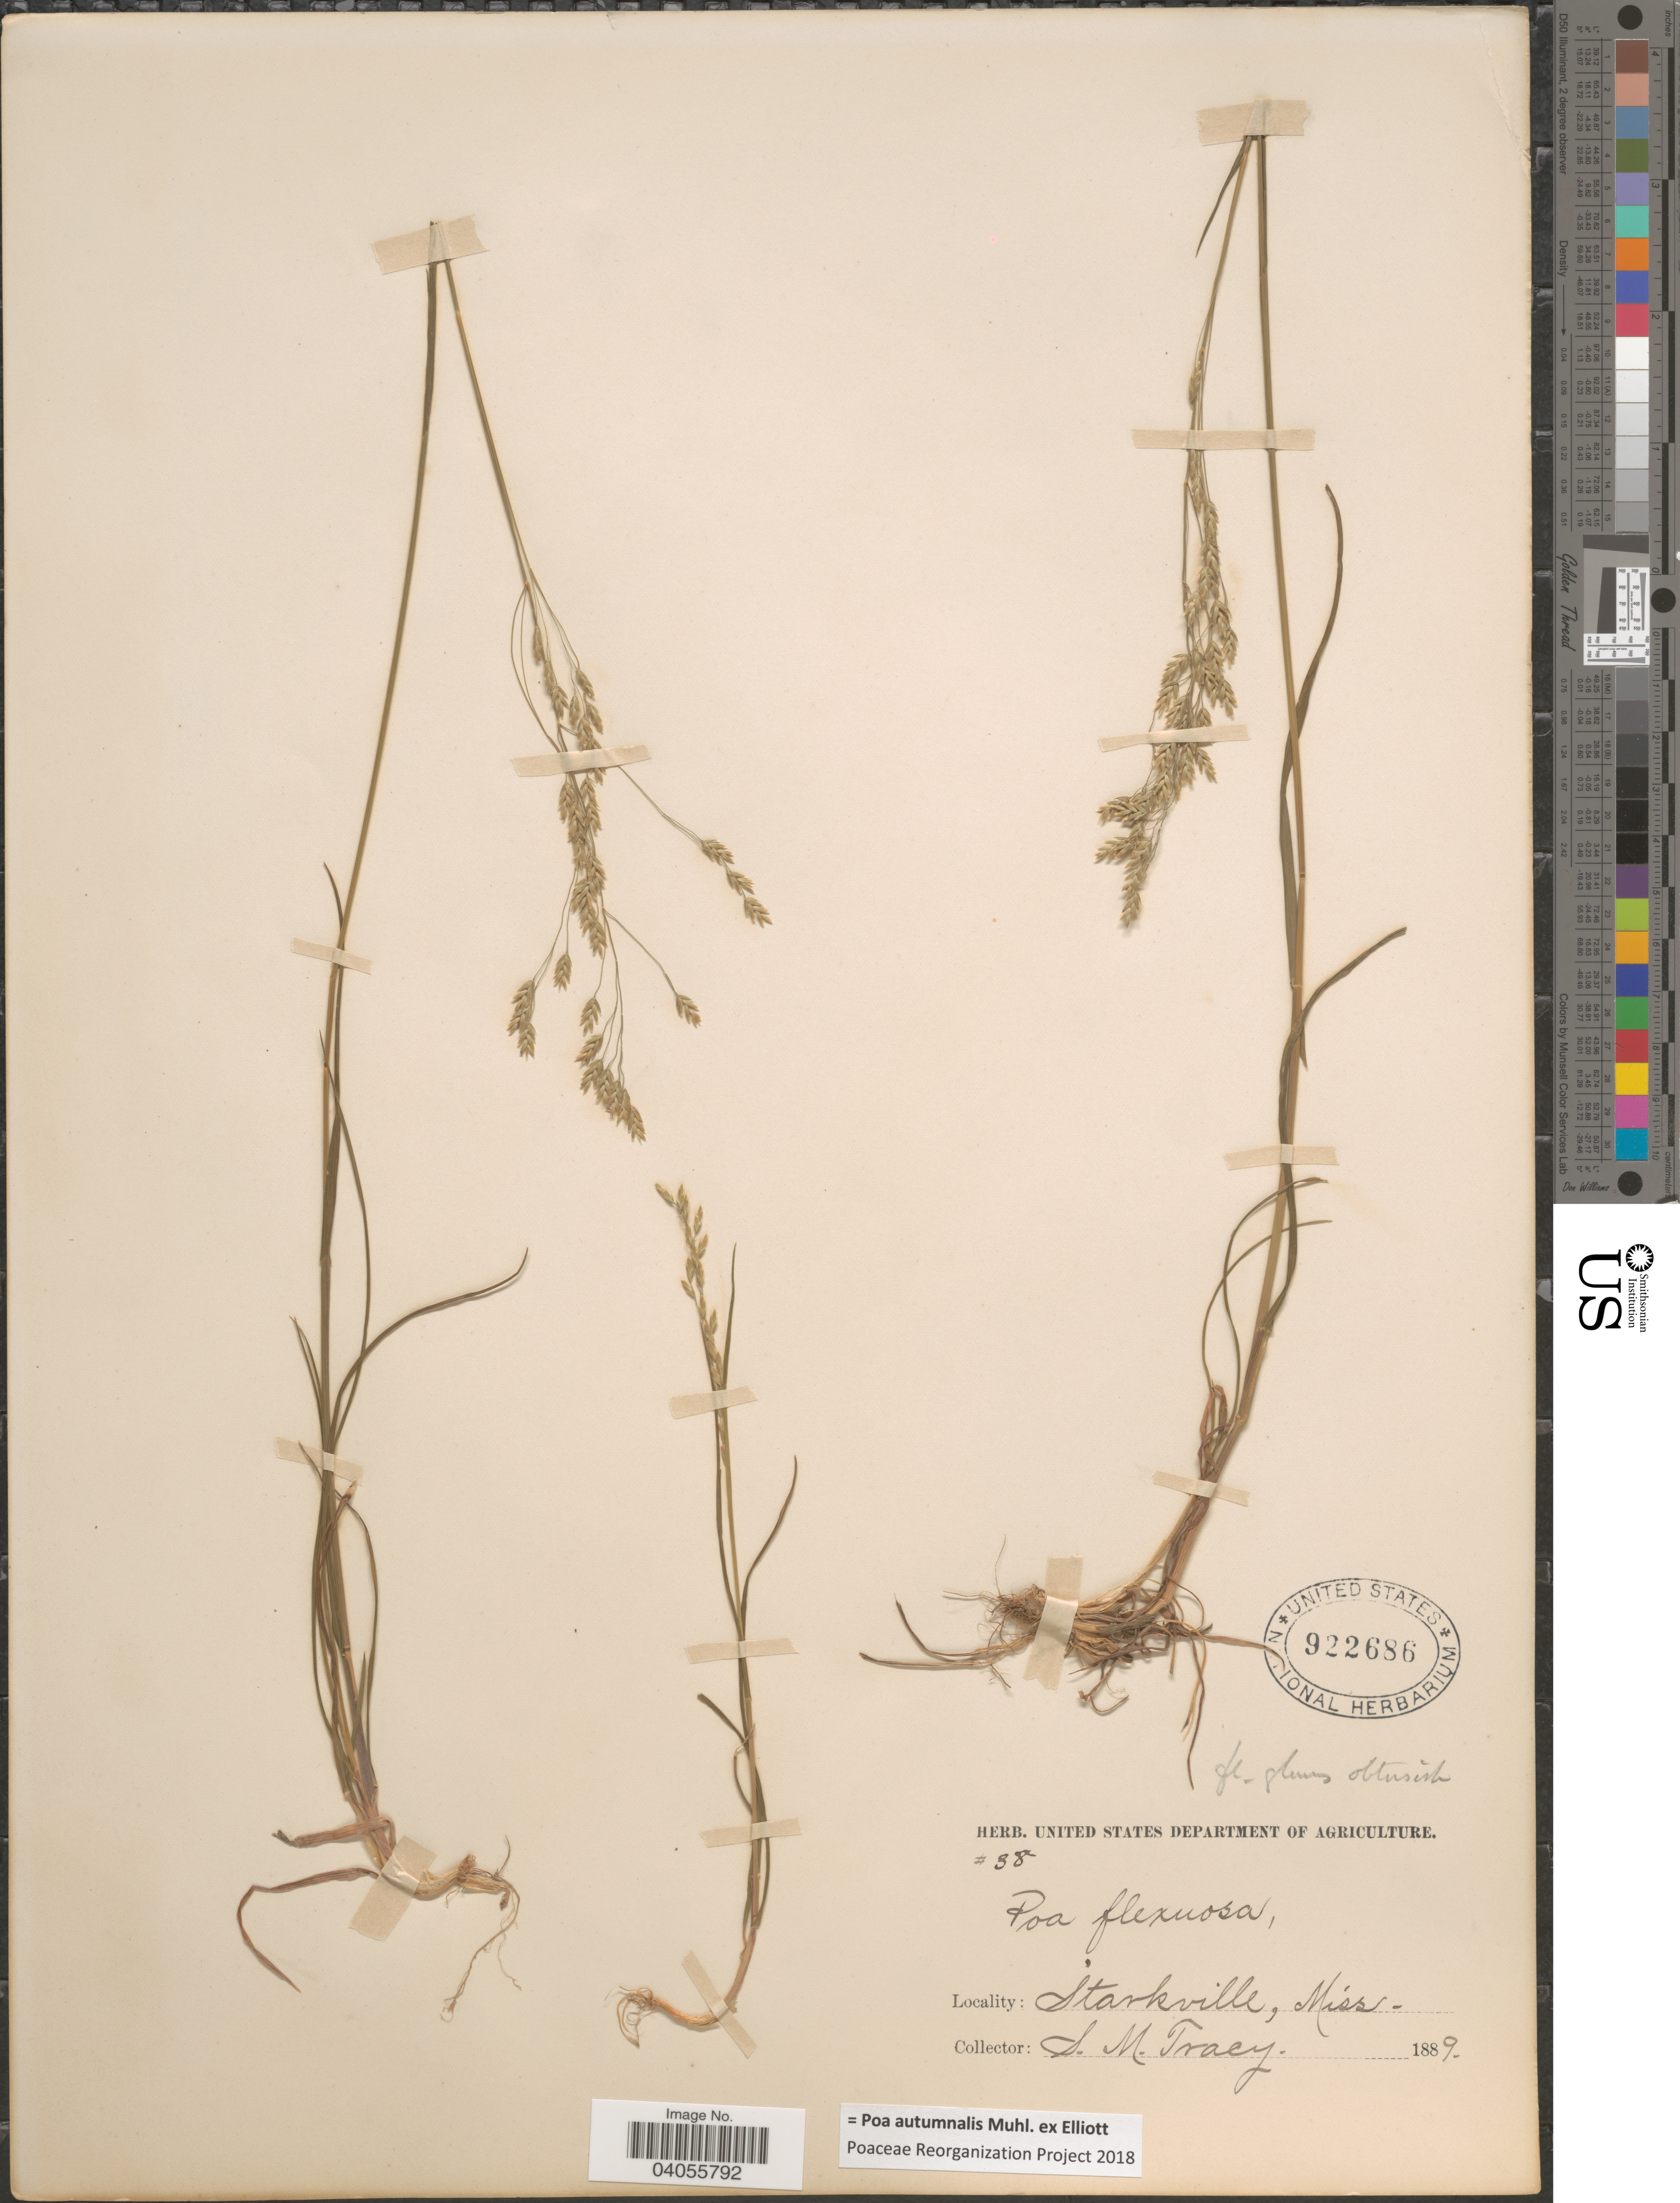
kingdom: Plantae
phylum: Tracheophyta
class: Liliopsida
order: Poales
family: Poaceae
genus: Poa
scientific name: Poa autumnalis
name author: Muhl. ex Elliott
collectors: S. M. Tracy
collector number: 38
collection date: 1889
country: United States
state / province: Mississippi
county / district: Oktibbeha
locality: Starkville.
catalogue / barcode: US 922686